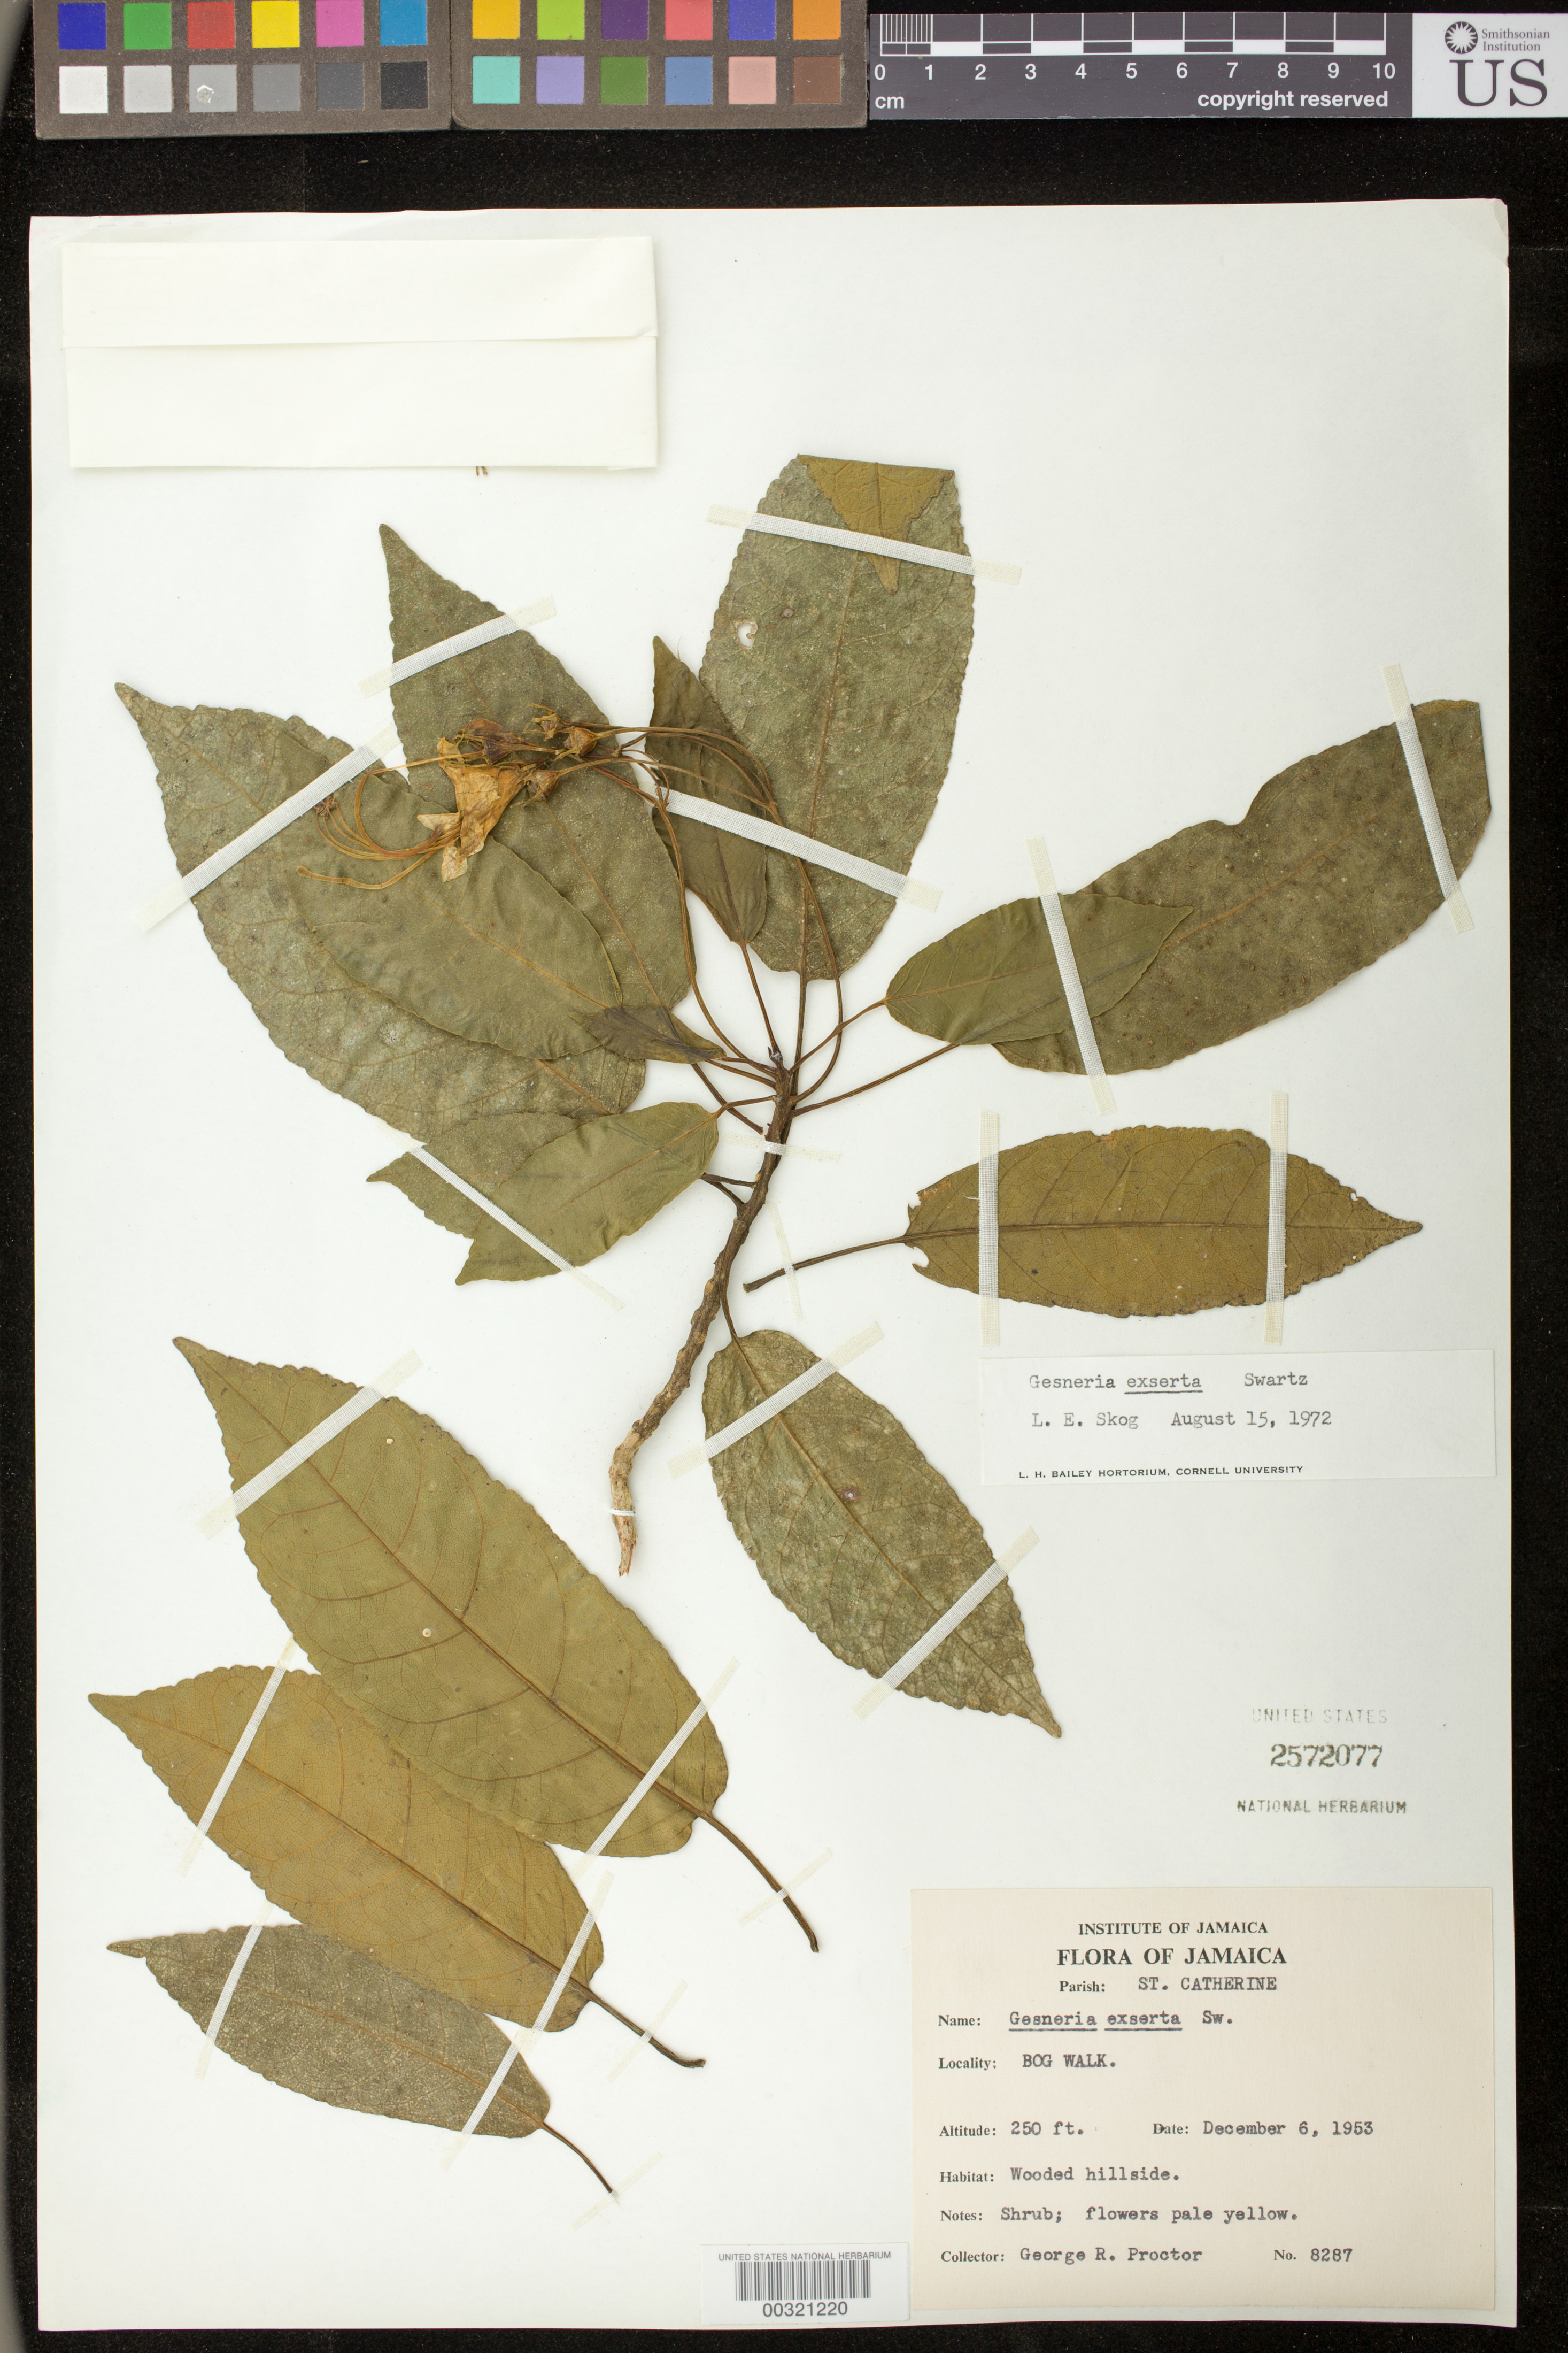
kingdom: Plantae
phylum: Tracheophyta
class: Magnoliopsida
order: Lamiales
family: Gesneriaceae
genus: Gesneria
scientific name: Gesneria exserta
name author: Sw.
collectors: G. R. Proctor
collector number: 8287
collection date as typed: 06 Dec 1953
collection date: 1953-12-06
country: Jamaica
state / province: Saint Catherine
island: Jamaica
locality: Bog Walk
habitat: Wooded hillside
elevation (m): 76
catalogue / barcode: US 2572077